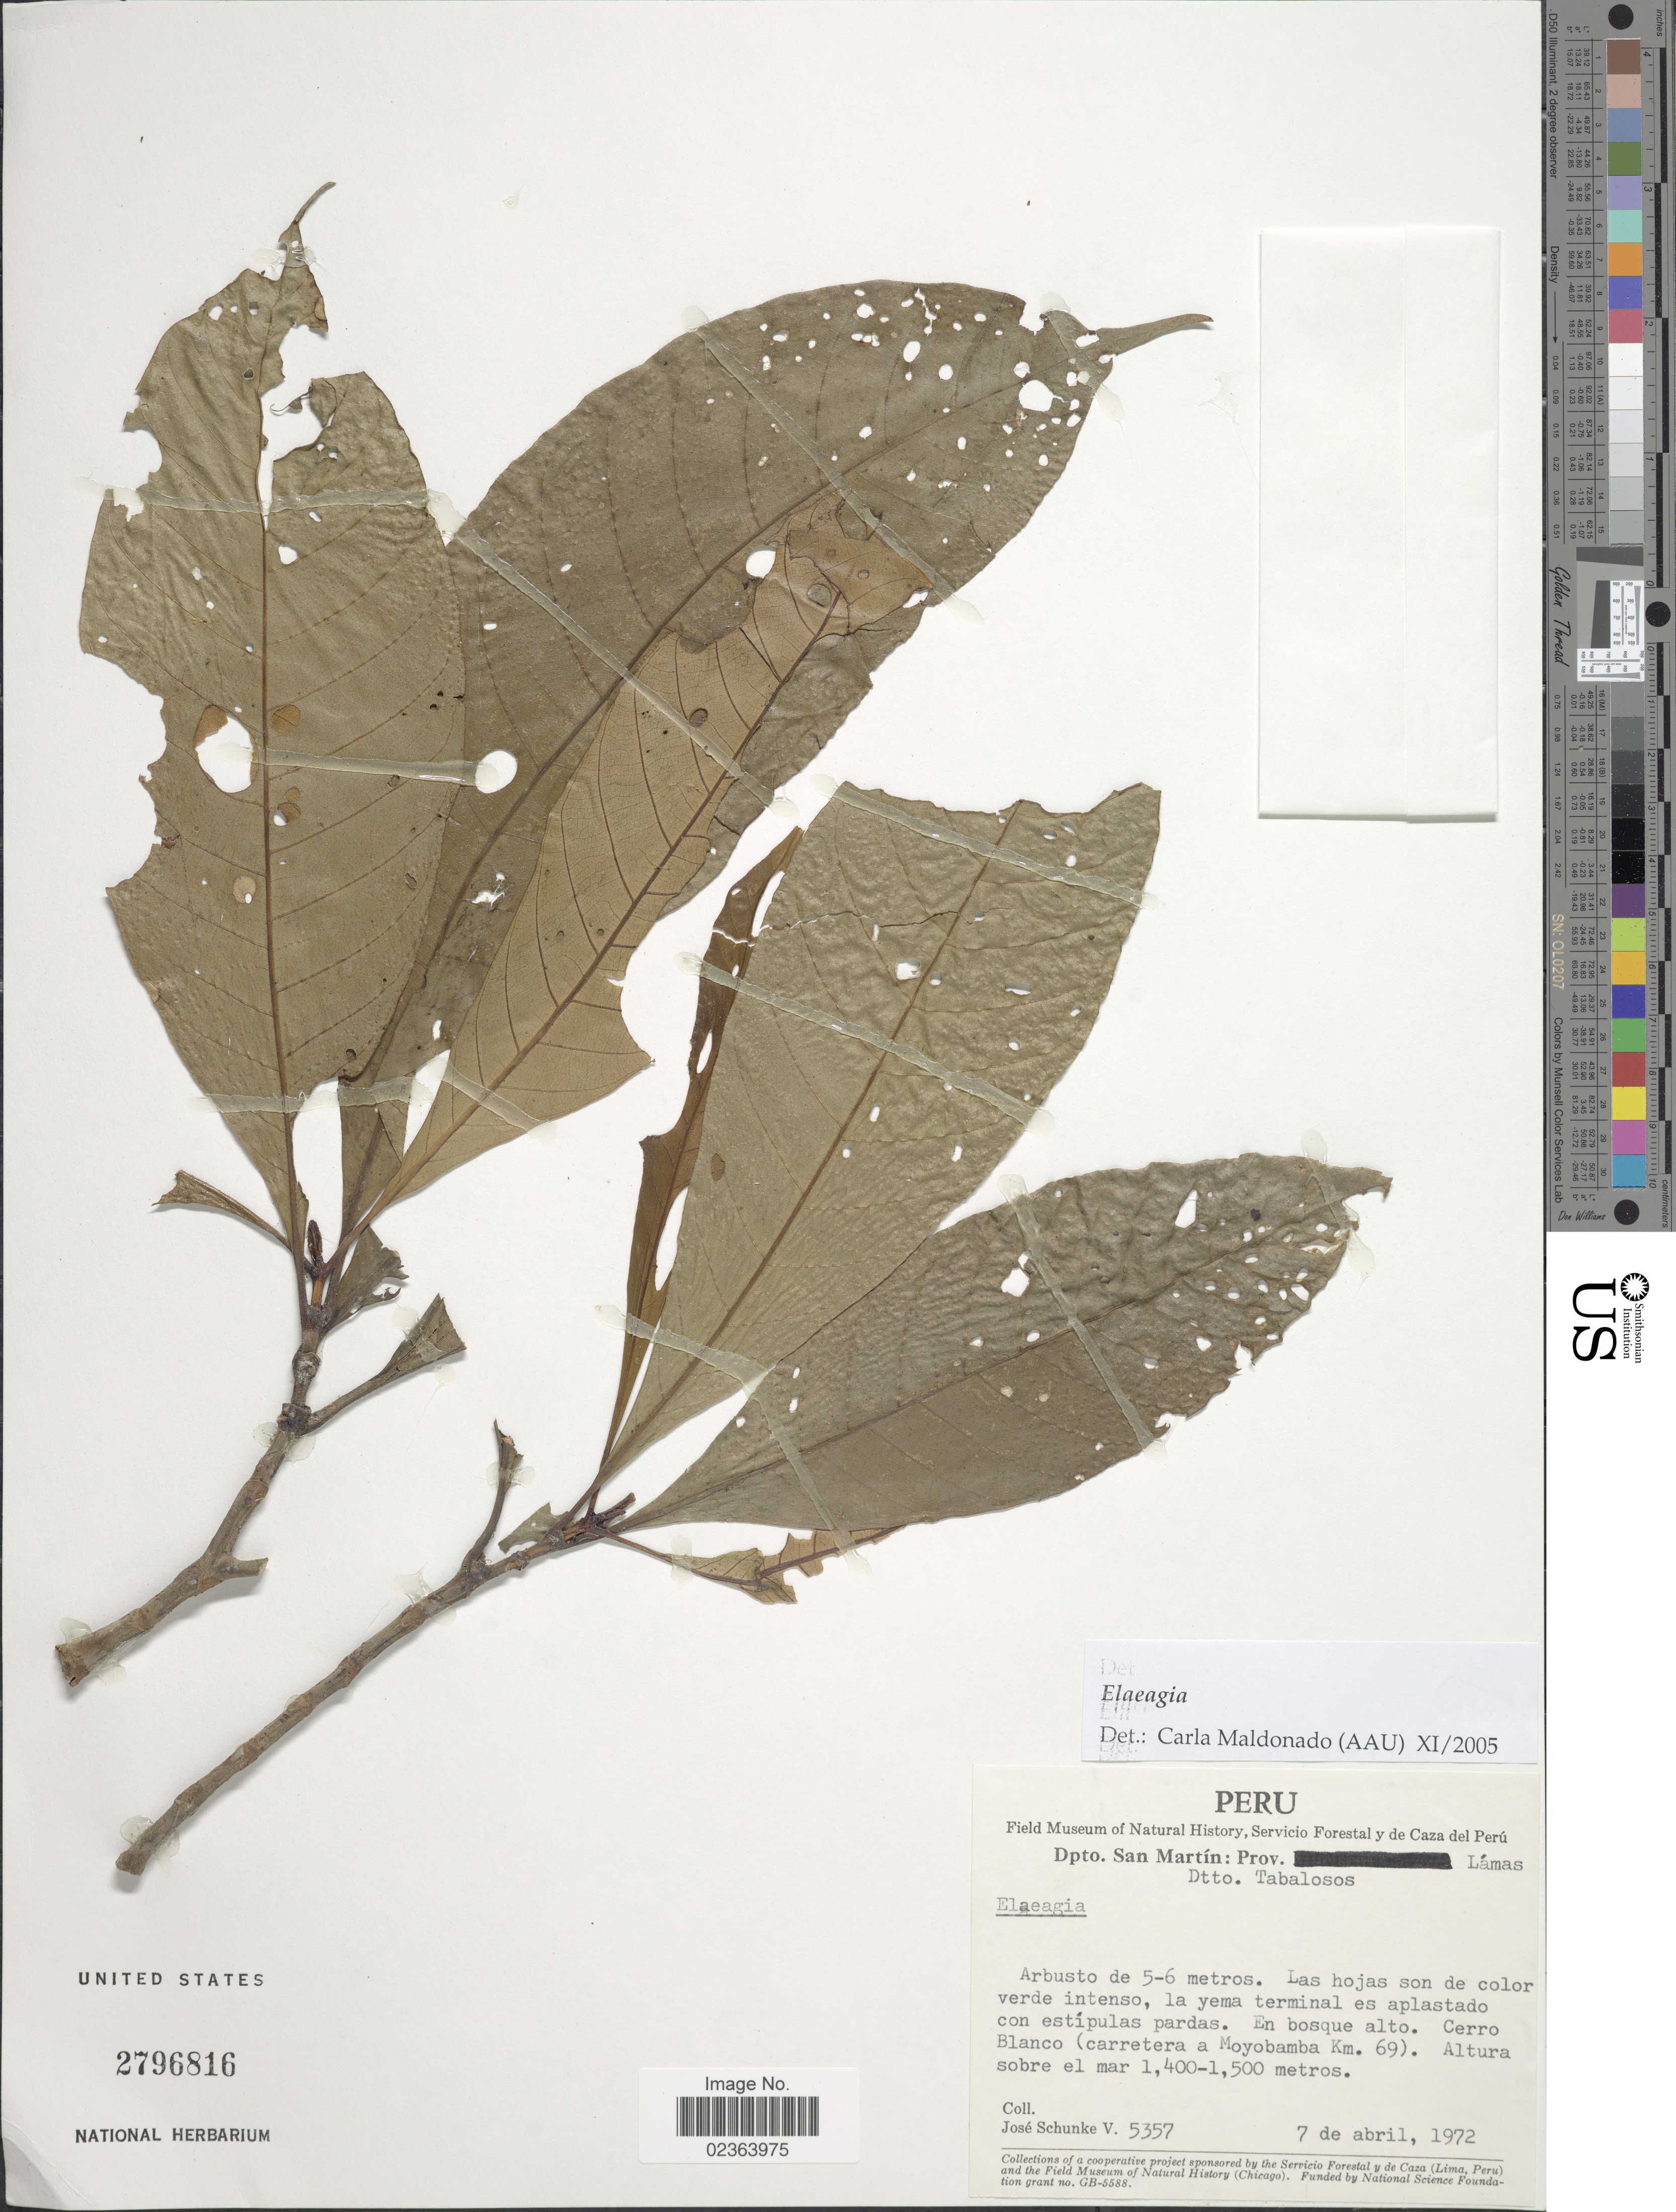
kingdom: Plantae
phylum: Tracheophyta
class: Magnoliopsida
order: Gentianales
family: Rubiaceae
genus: Elaeagia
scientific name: Elaeagia sp.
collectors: J. Schunke Vigo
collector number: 5357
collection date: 1972-04-07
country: Peru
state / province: San Martín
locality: Dpto. San Martin, Ptrov. Lamas, Dtto. Tabalosos, Cerro Blanco (carretera a Moyobamba Km. 69 )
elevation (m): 1400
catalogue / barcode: US 27896816